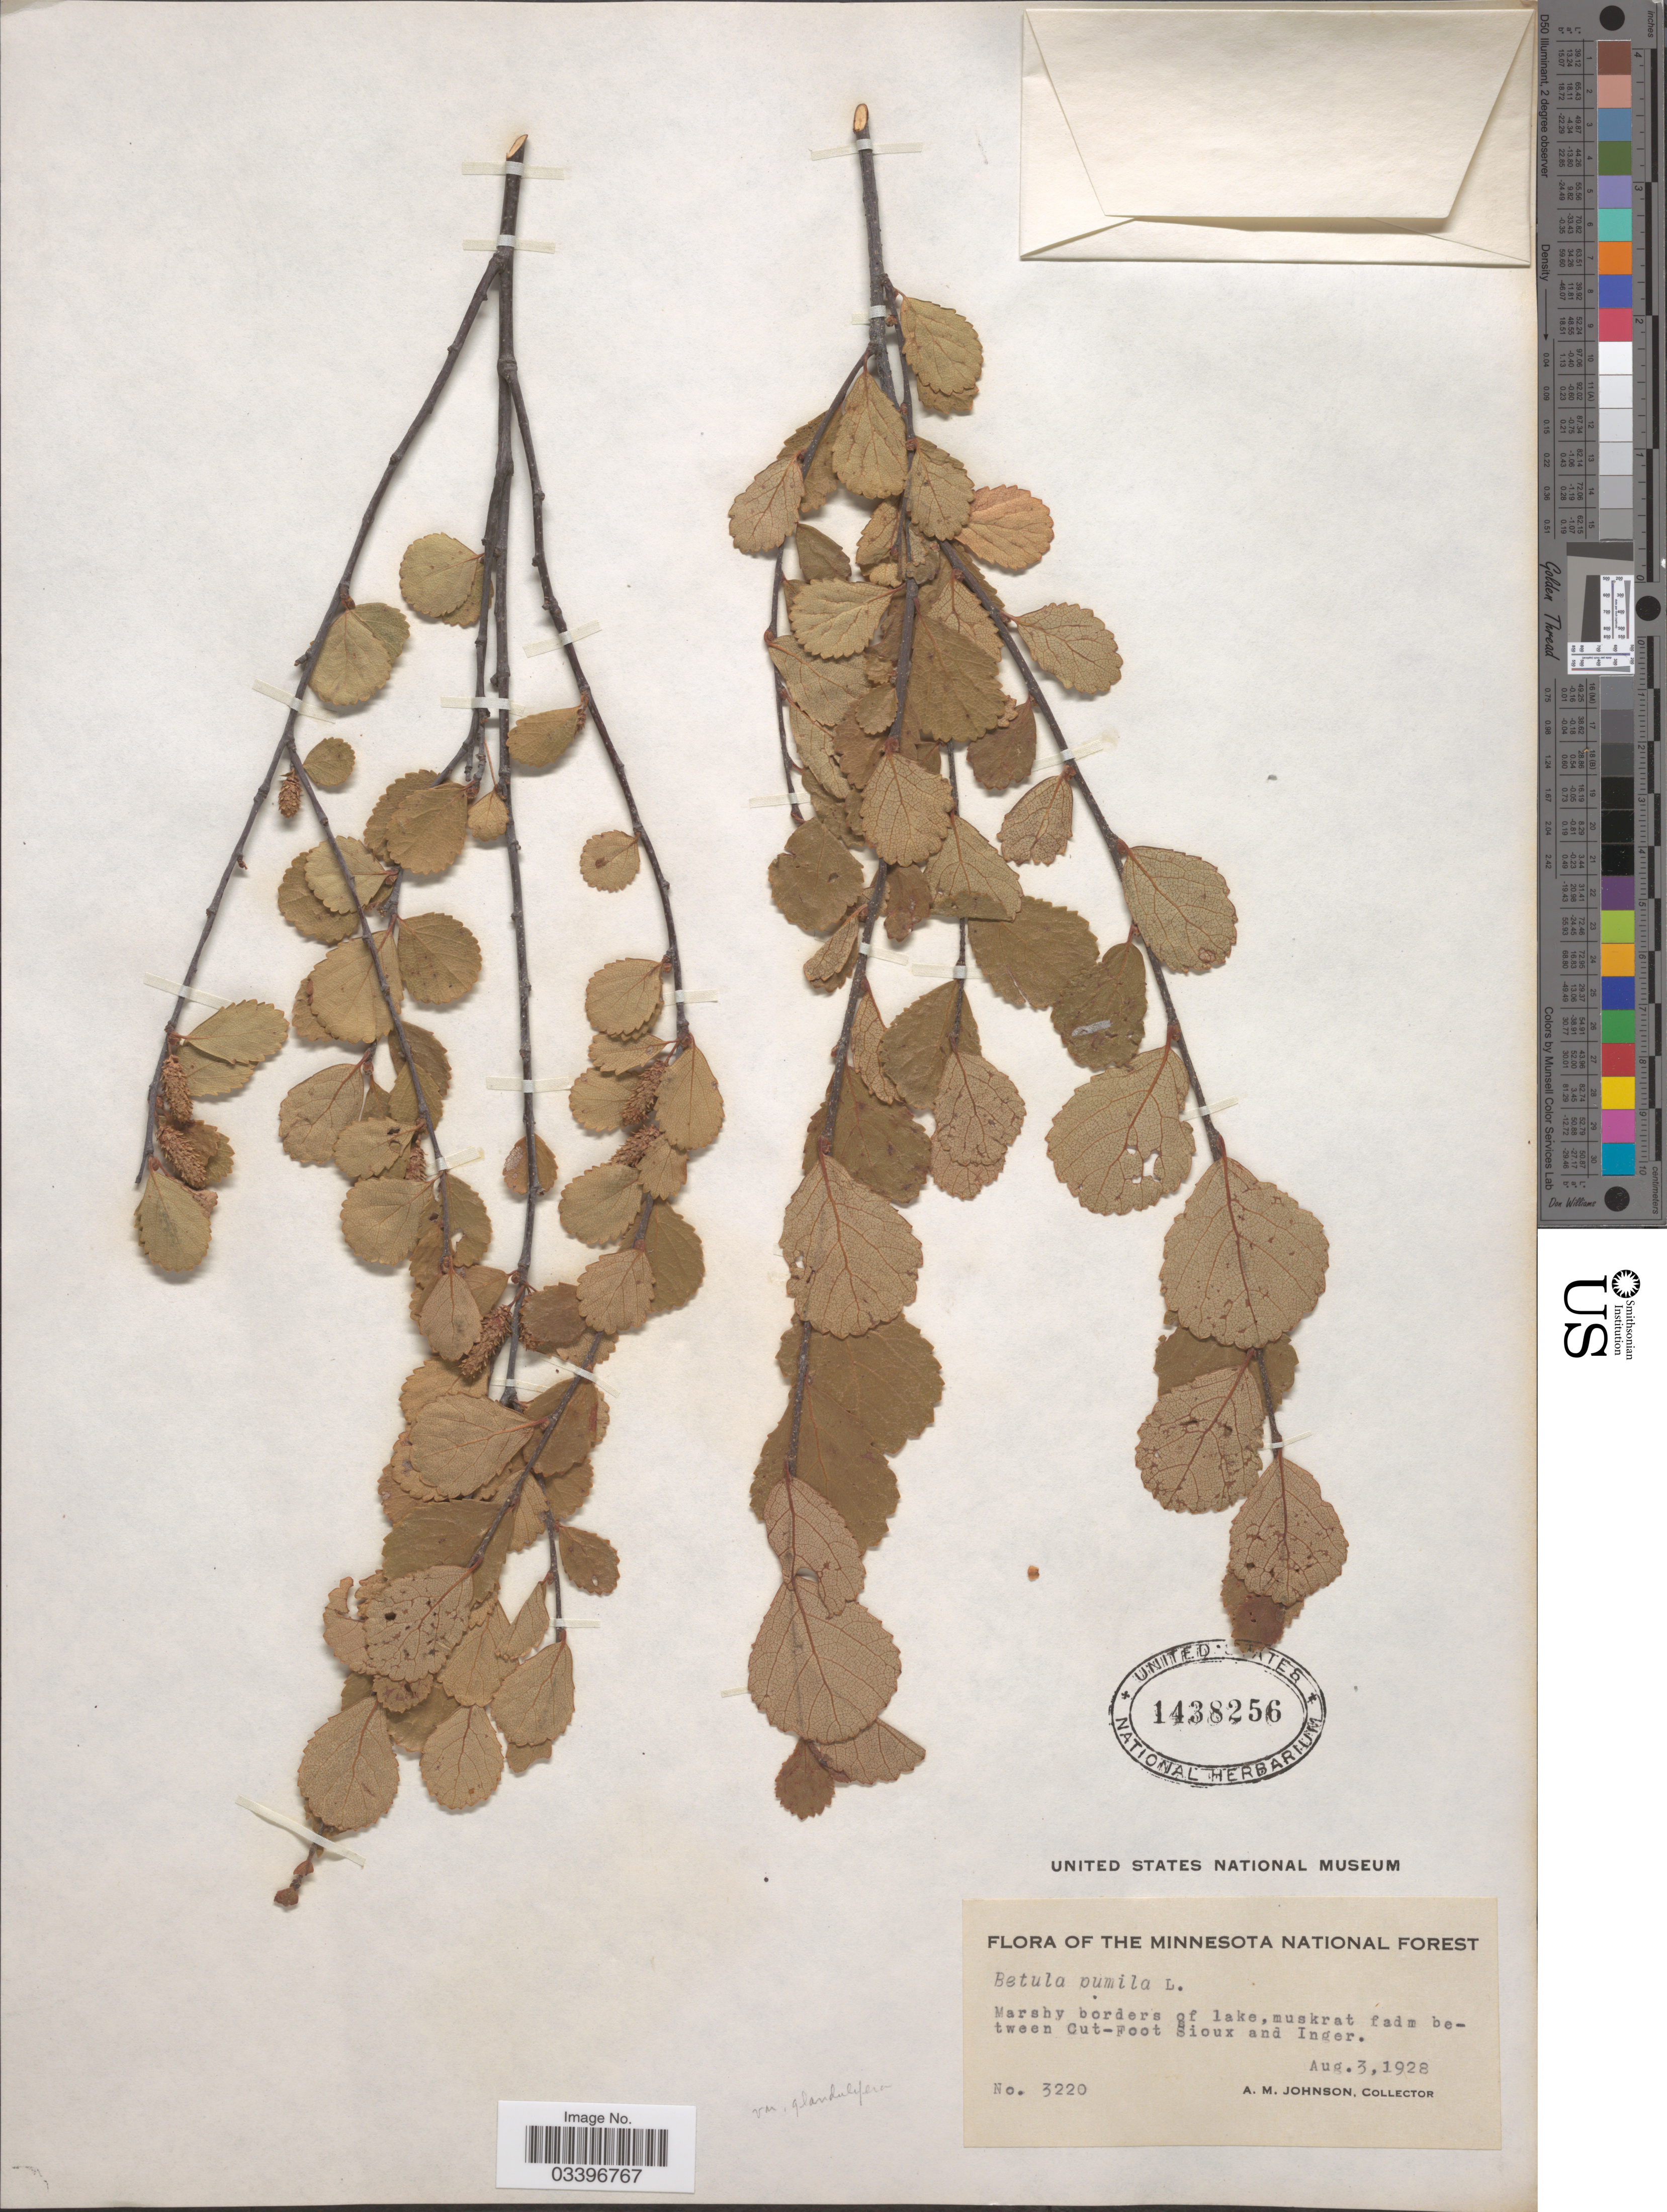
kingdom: Plantae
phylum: Tracheophyta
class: Magnoliopsida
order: Fagales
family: Betulaceae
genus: Betula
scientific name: Betula pumila var. glandulifera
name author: Regel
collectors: A. M. Johnson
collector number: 3220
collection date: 1928-08-03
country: United States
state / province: Minnesota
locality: The Minnesota National Forest. Marshy borders of lake, muskrat fadm between Cut -foot Sioux and Inger.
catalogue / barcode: US 1438256